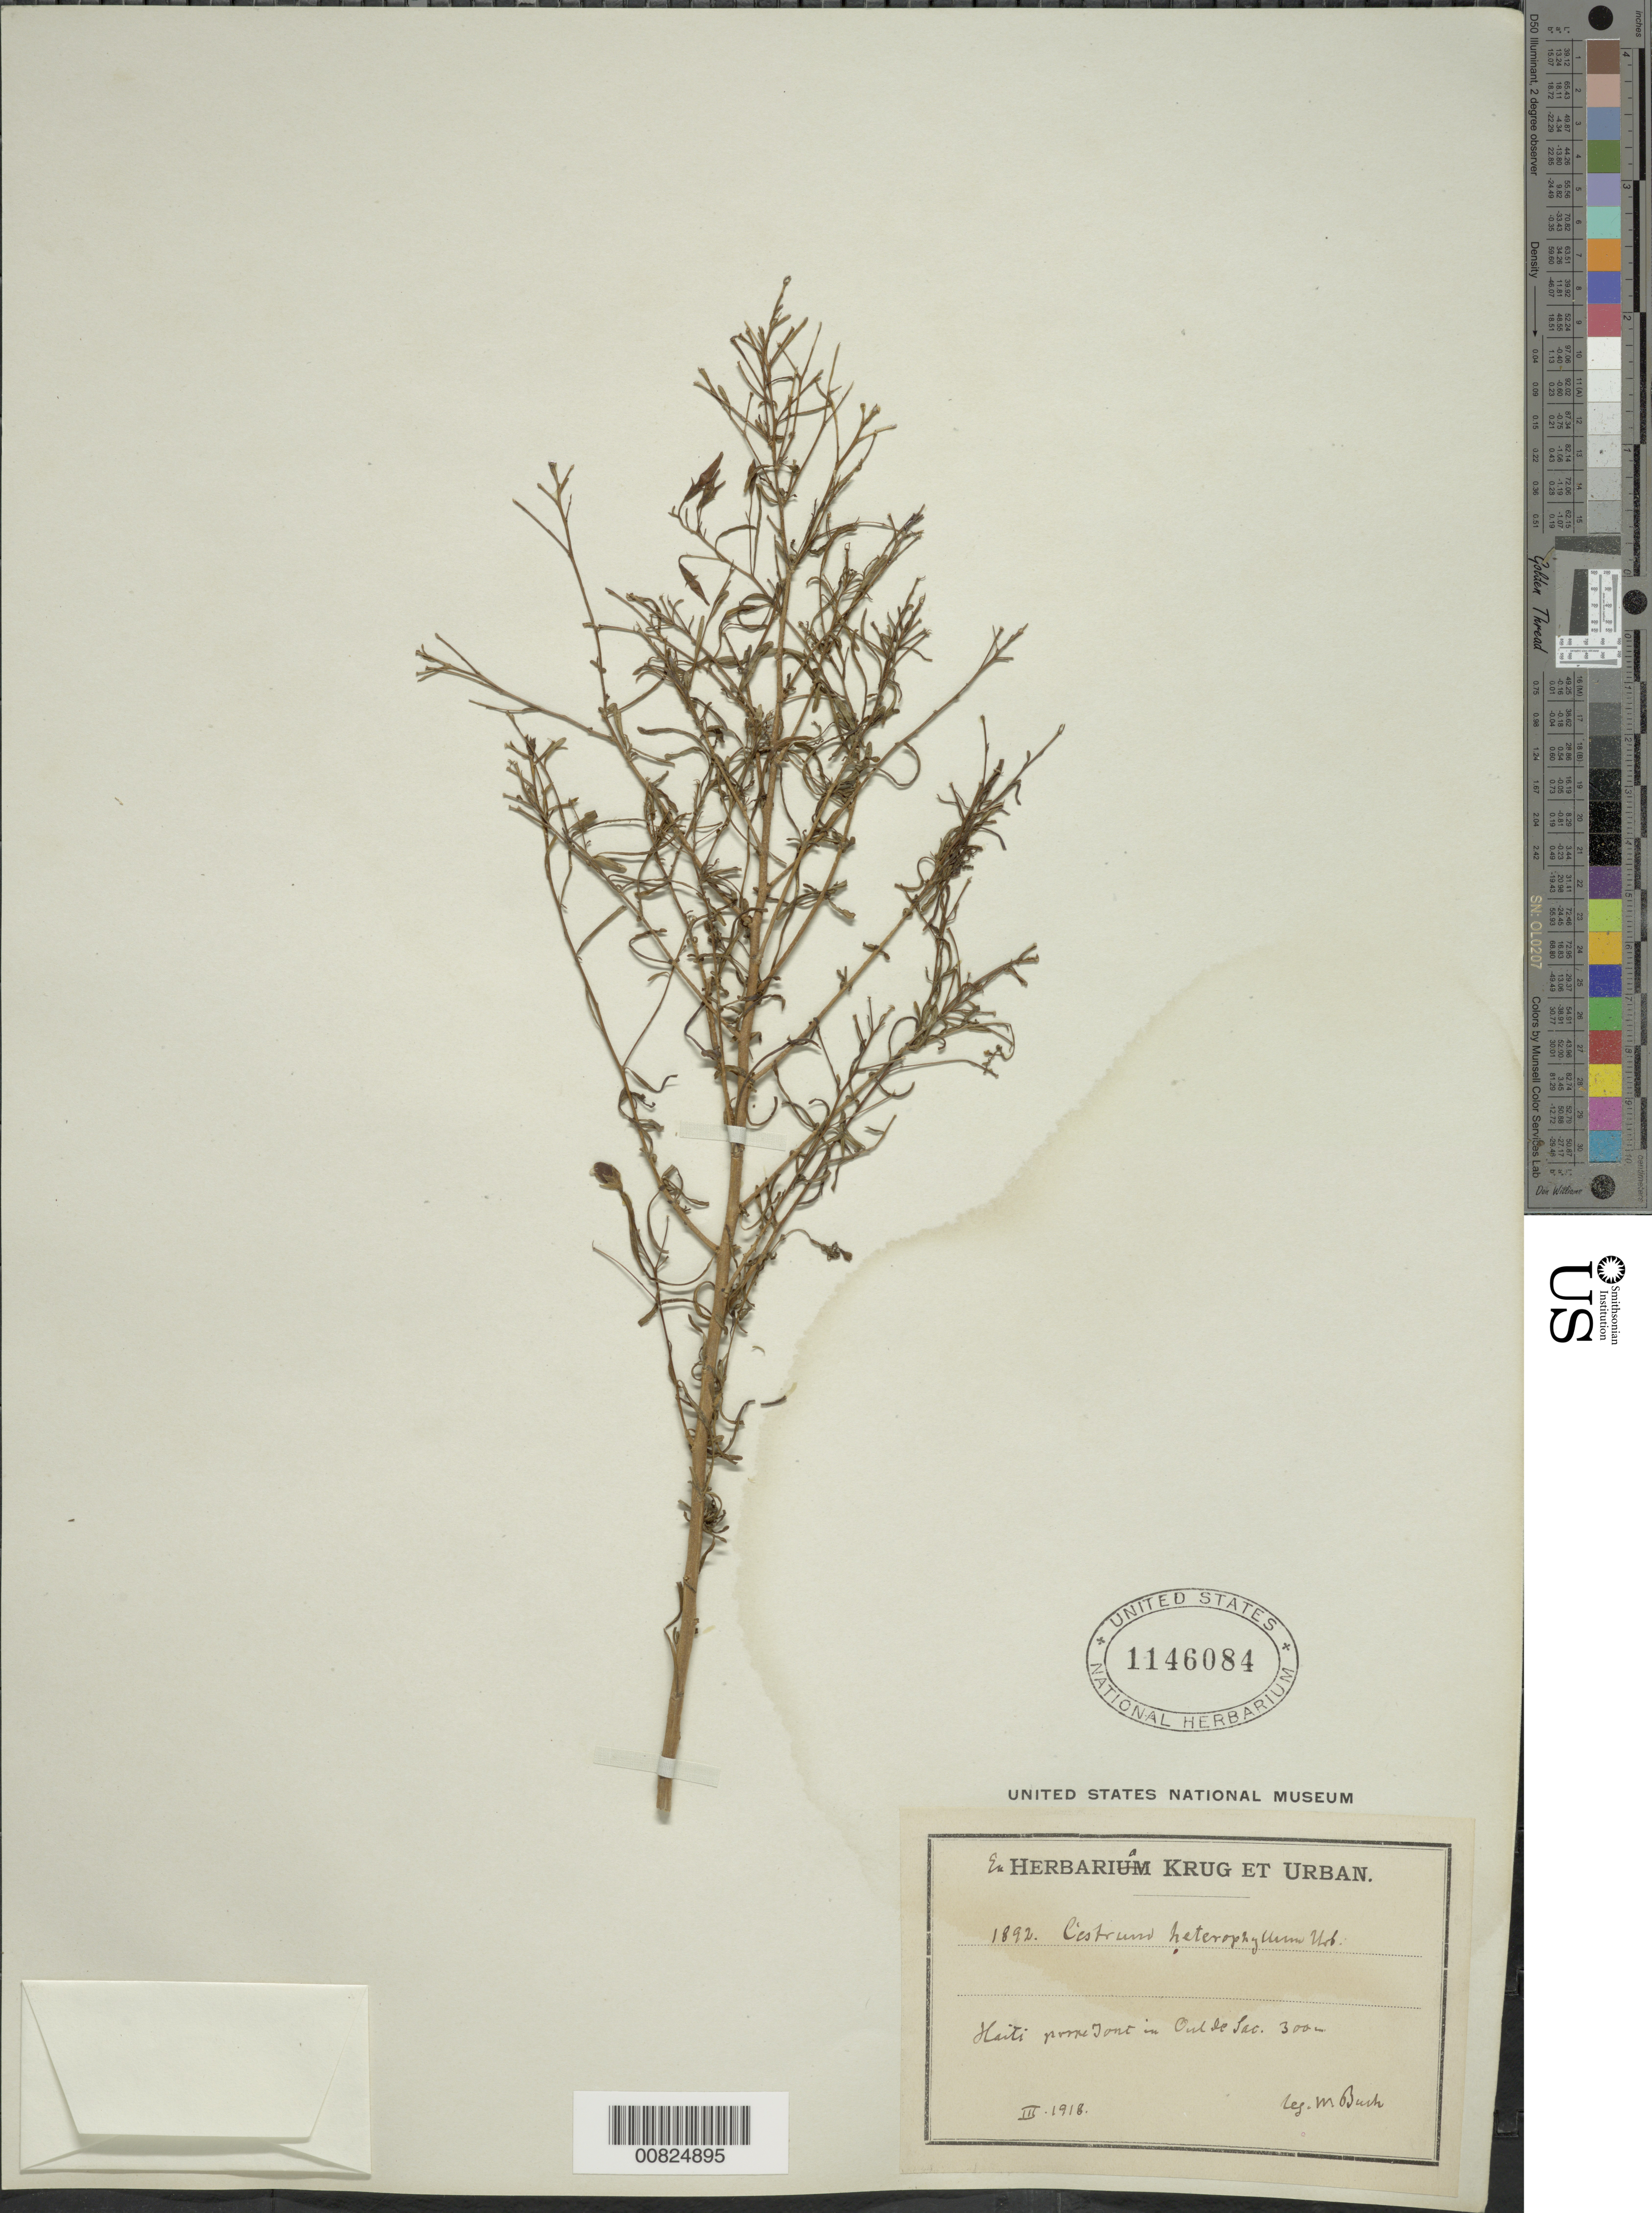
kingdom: Plantae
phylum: Tracheophyta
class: Magnoliopsida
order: Solanales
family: Solanaceae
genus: Cestrum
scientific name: Cestrum heterophyllum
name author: Urb.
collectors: M. Bush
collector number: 1892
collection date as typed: Mar 1918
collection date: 1918-03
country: Haiti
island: Hispaniola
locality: "Tont"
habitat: Cul de sac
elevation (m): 300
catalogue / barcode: US 1146084